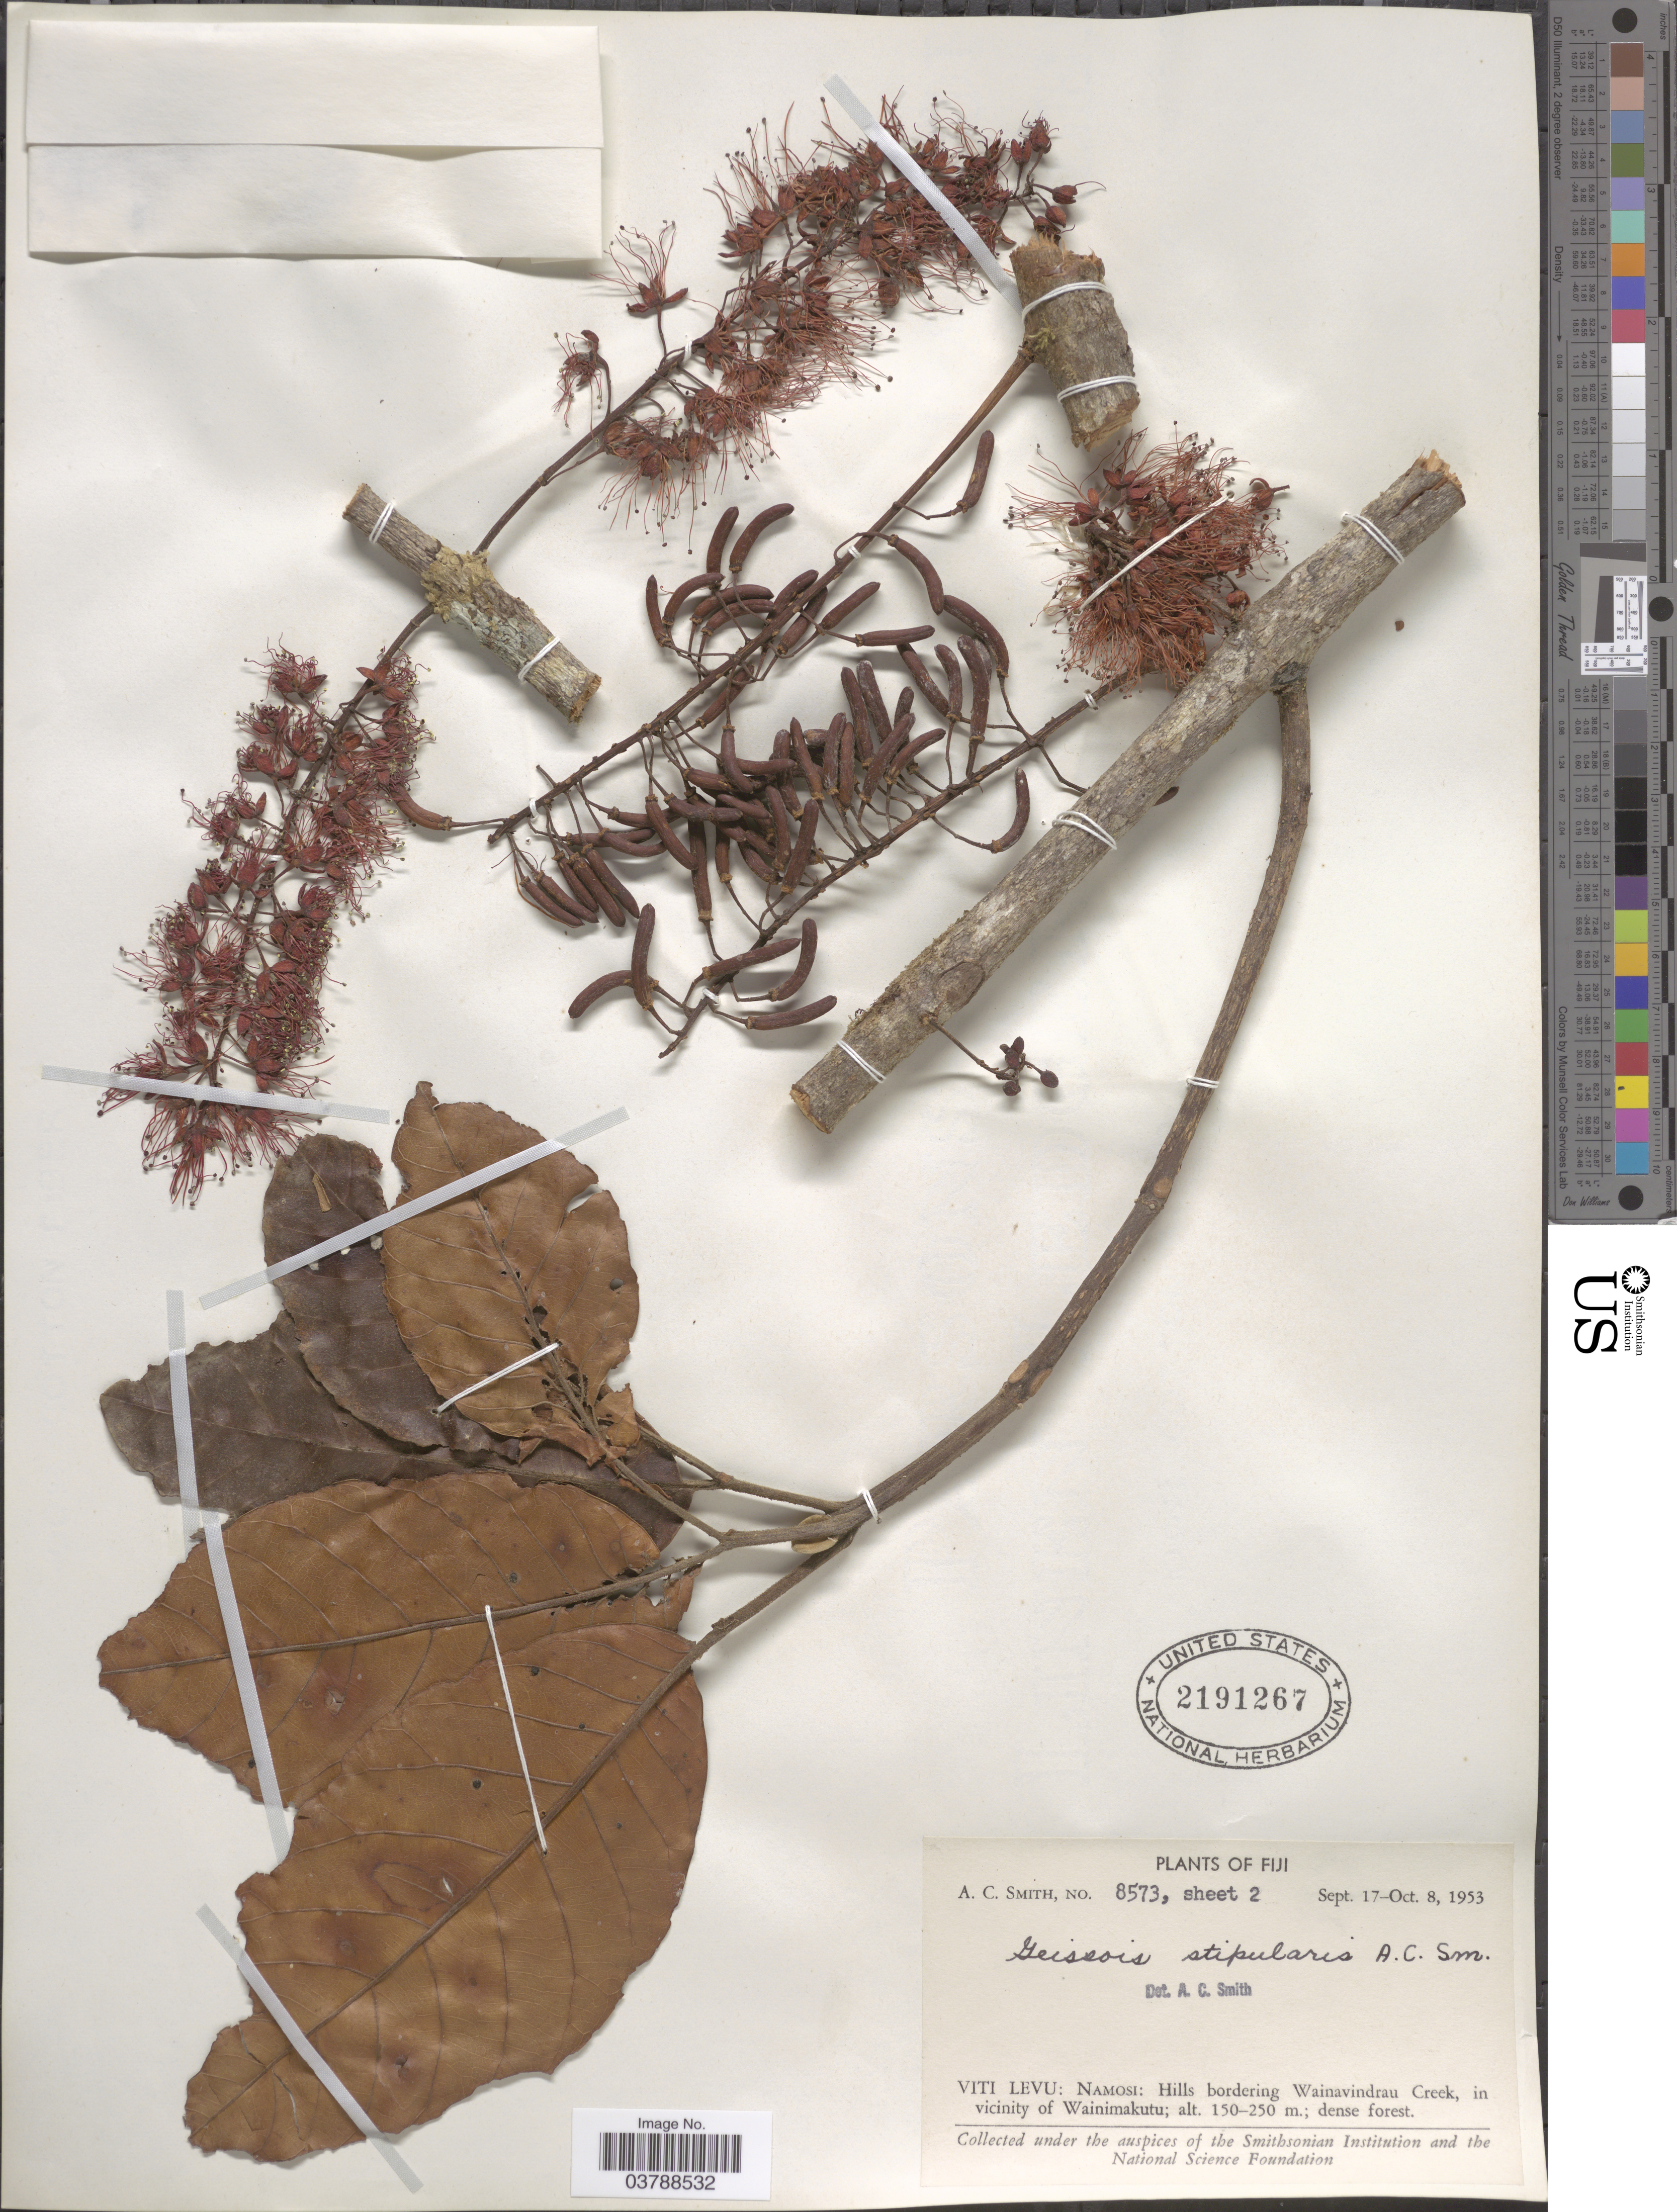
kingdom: Plantae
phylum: Tracheophyta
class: Magnoliopsida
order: Oxalidales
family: Cunoniaceae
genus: Geissois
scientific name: Geissois stipularis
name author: A.C. Sm.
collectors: A. C. Smith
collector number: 8573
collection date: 1953-09-17/1953-10-08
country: Fiji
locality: Viti Levu: Namosi: Hills bordering Wainavindrau Creek, in vicinity of Wainimakutu.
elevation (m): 150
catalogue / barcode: US 2191267